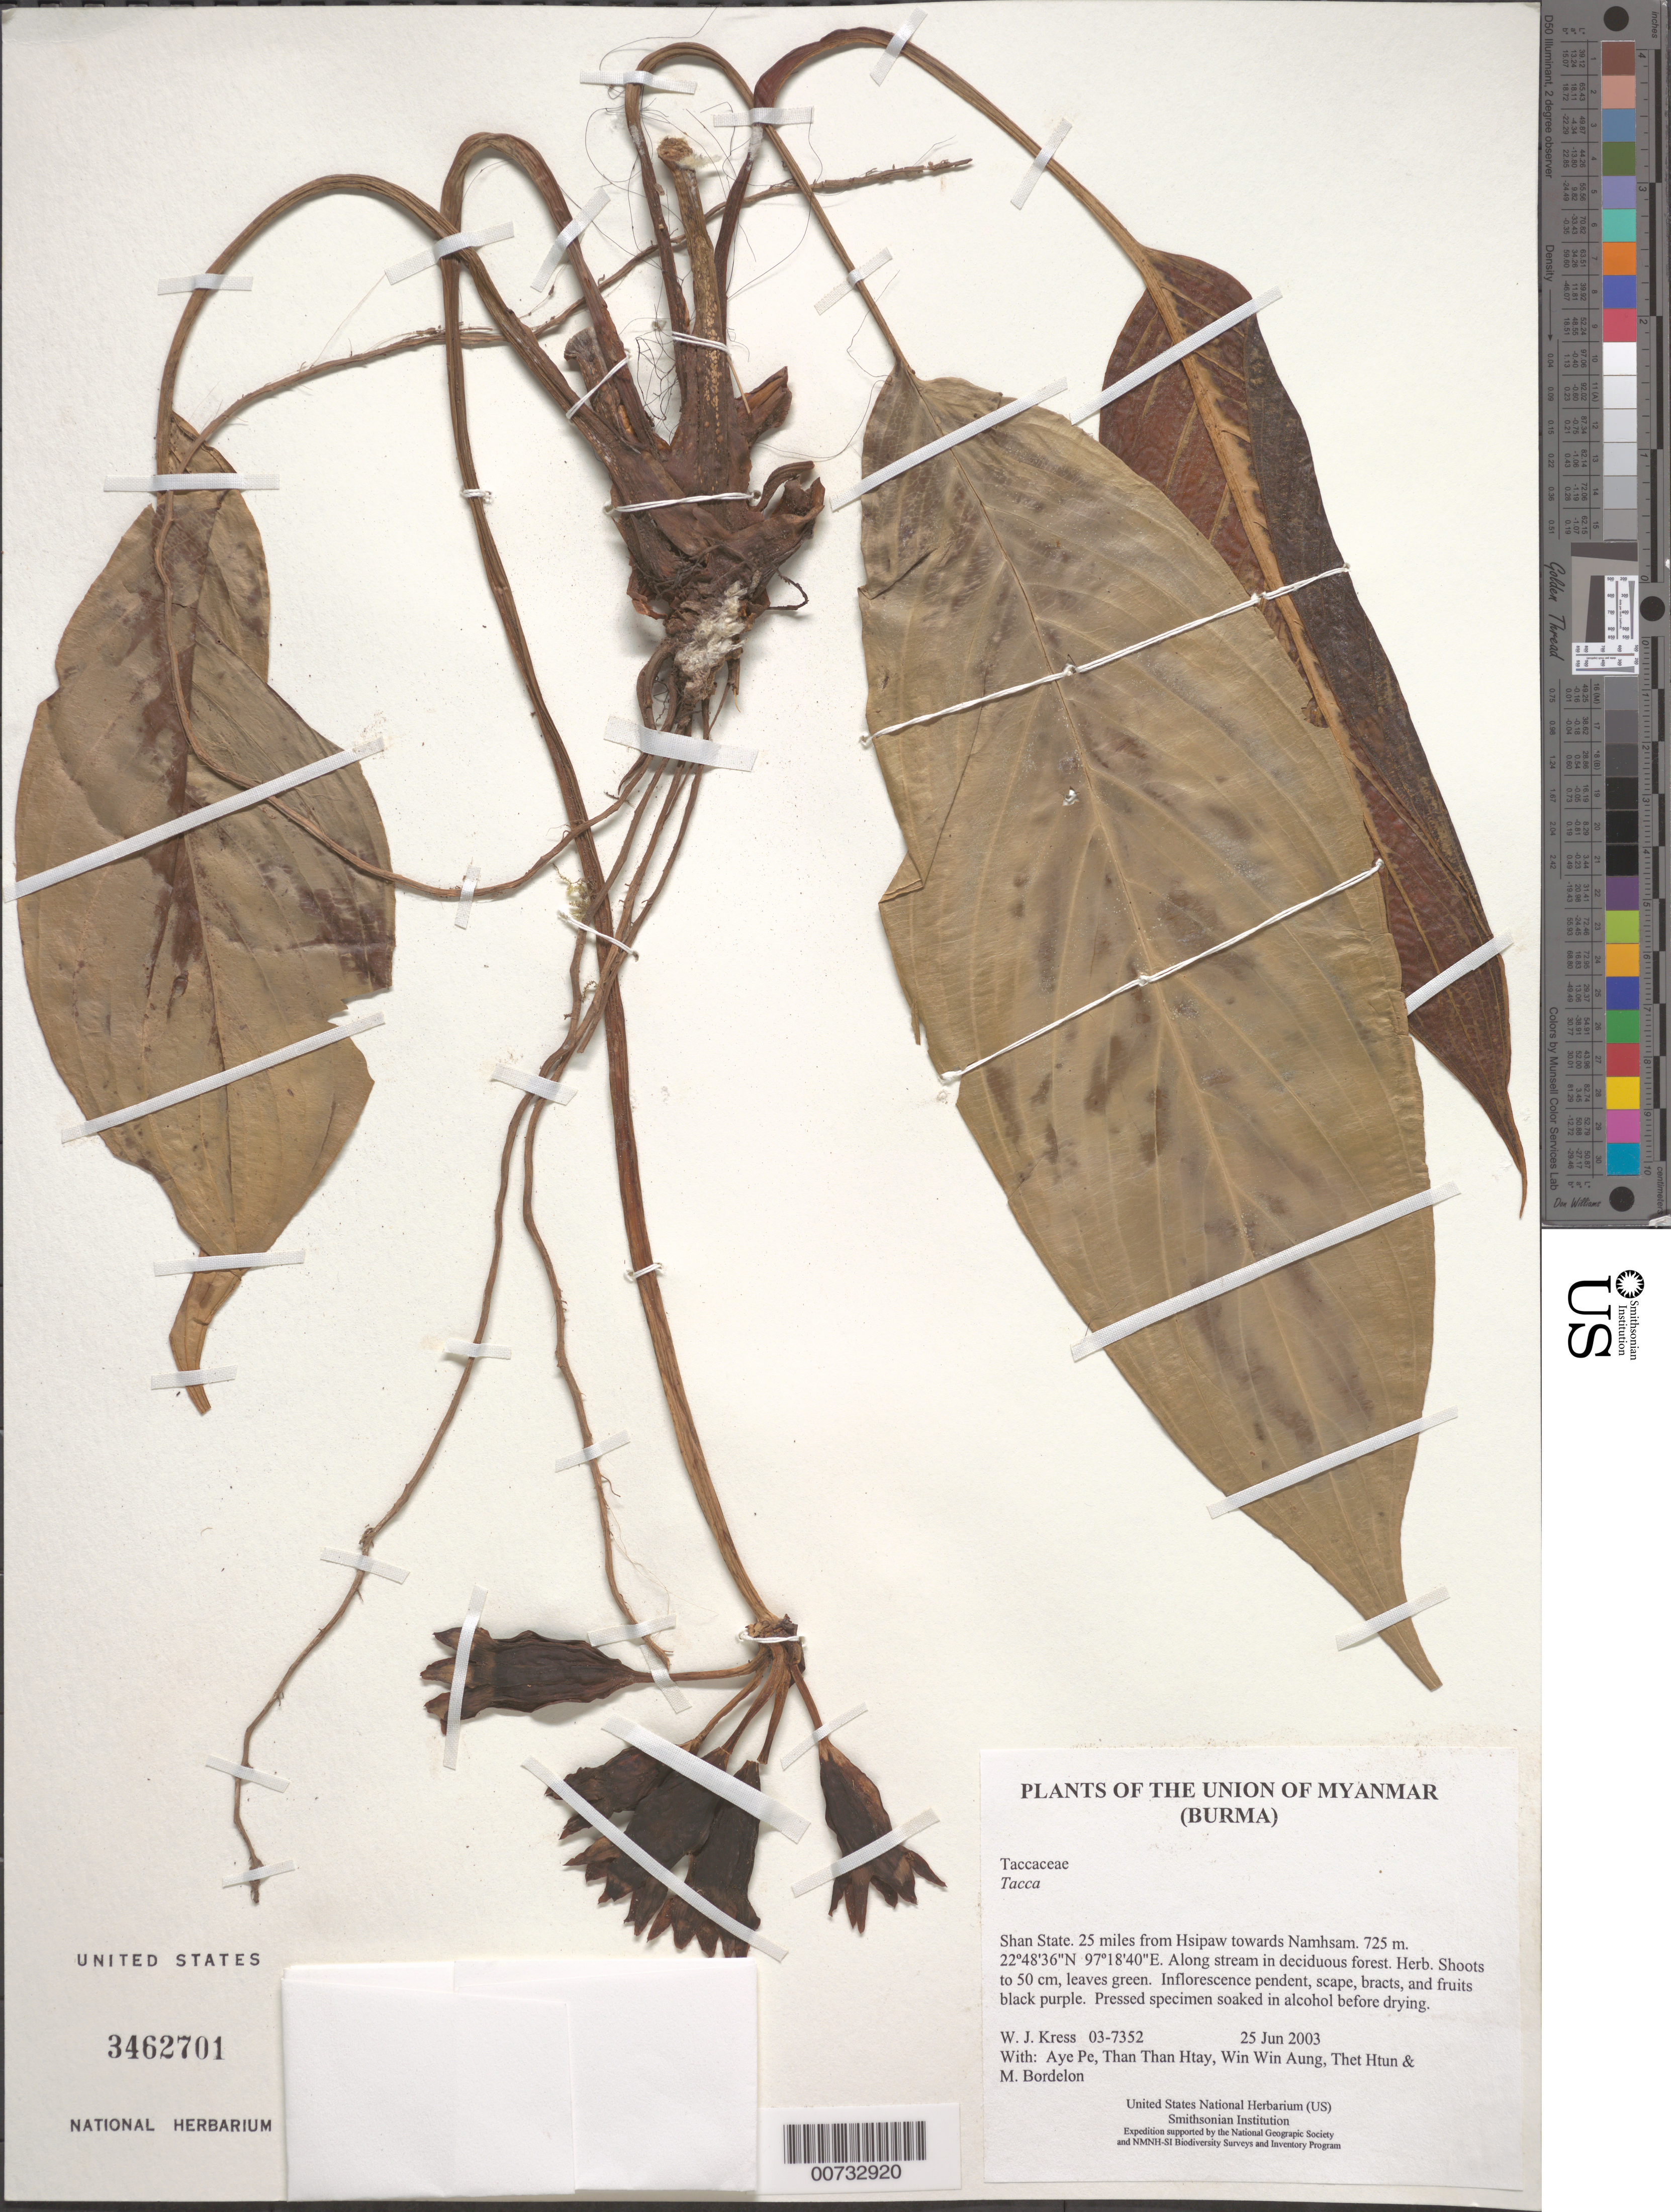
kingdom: Plantae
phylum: Tracheophyta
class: Liliopsida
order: Dioscoreales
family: Dioscoreaceae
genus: Tacca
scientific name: Tacca sp.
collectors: W. J. Kress, Aye Pe, Than Than Htay, Win Win Aung, Thet Htun & M. Bordelon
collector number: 03-7352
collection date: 2003-06-25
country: Myanmar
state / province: Shan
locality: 25 miles from Hsipaw towards Namhsam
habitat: Along stream in deciduous forest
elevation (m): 725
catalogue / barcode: US 3462701